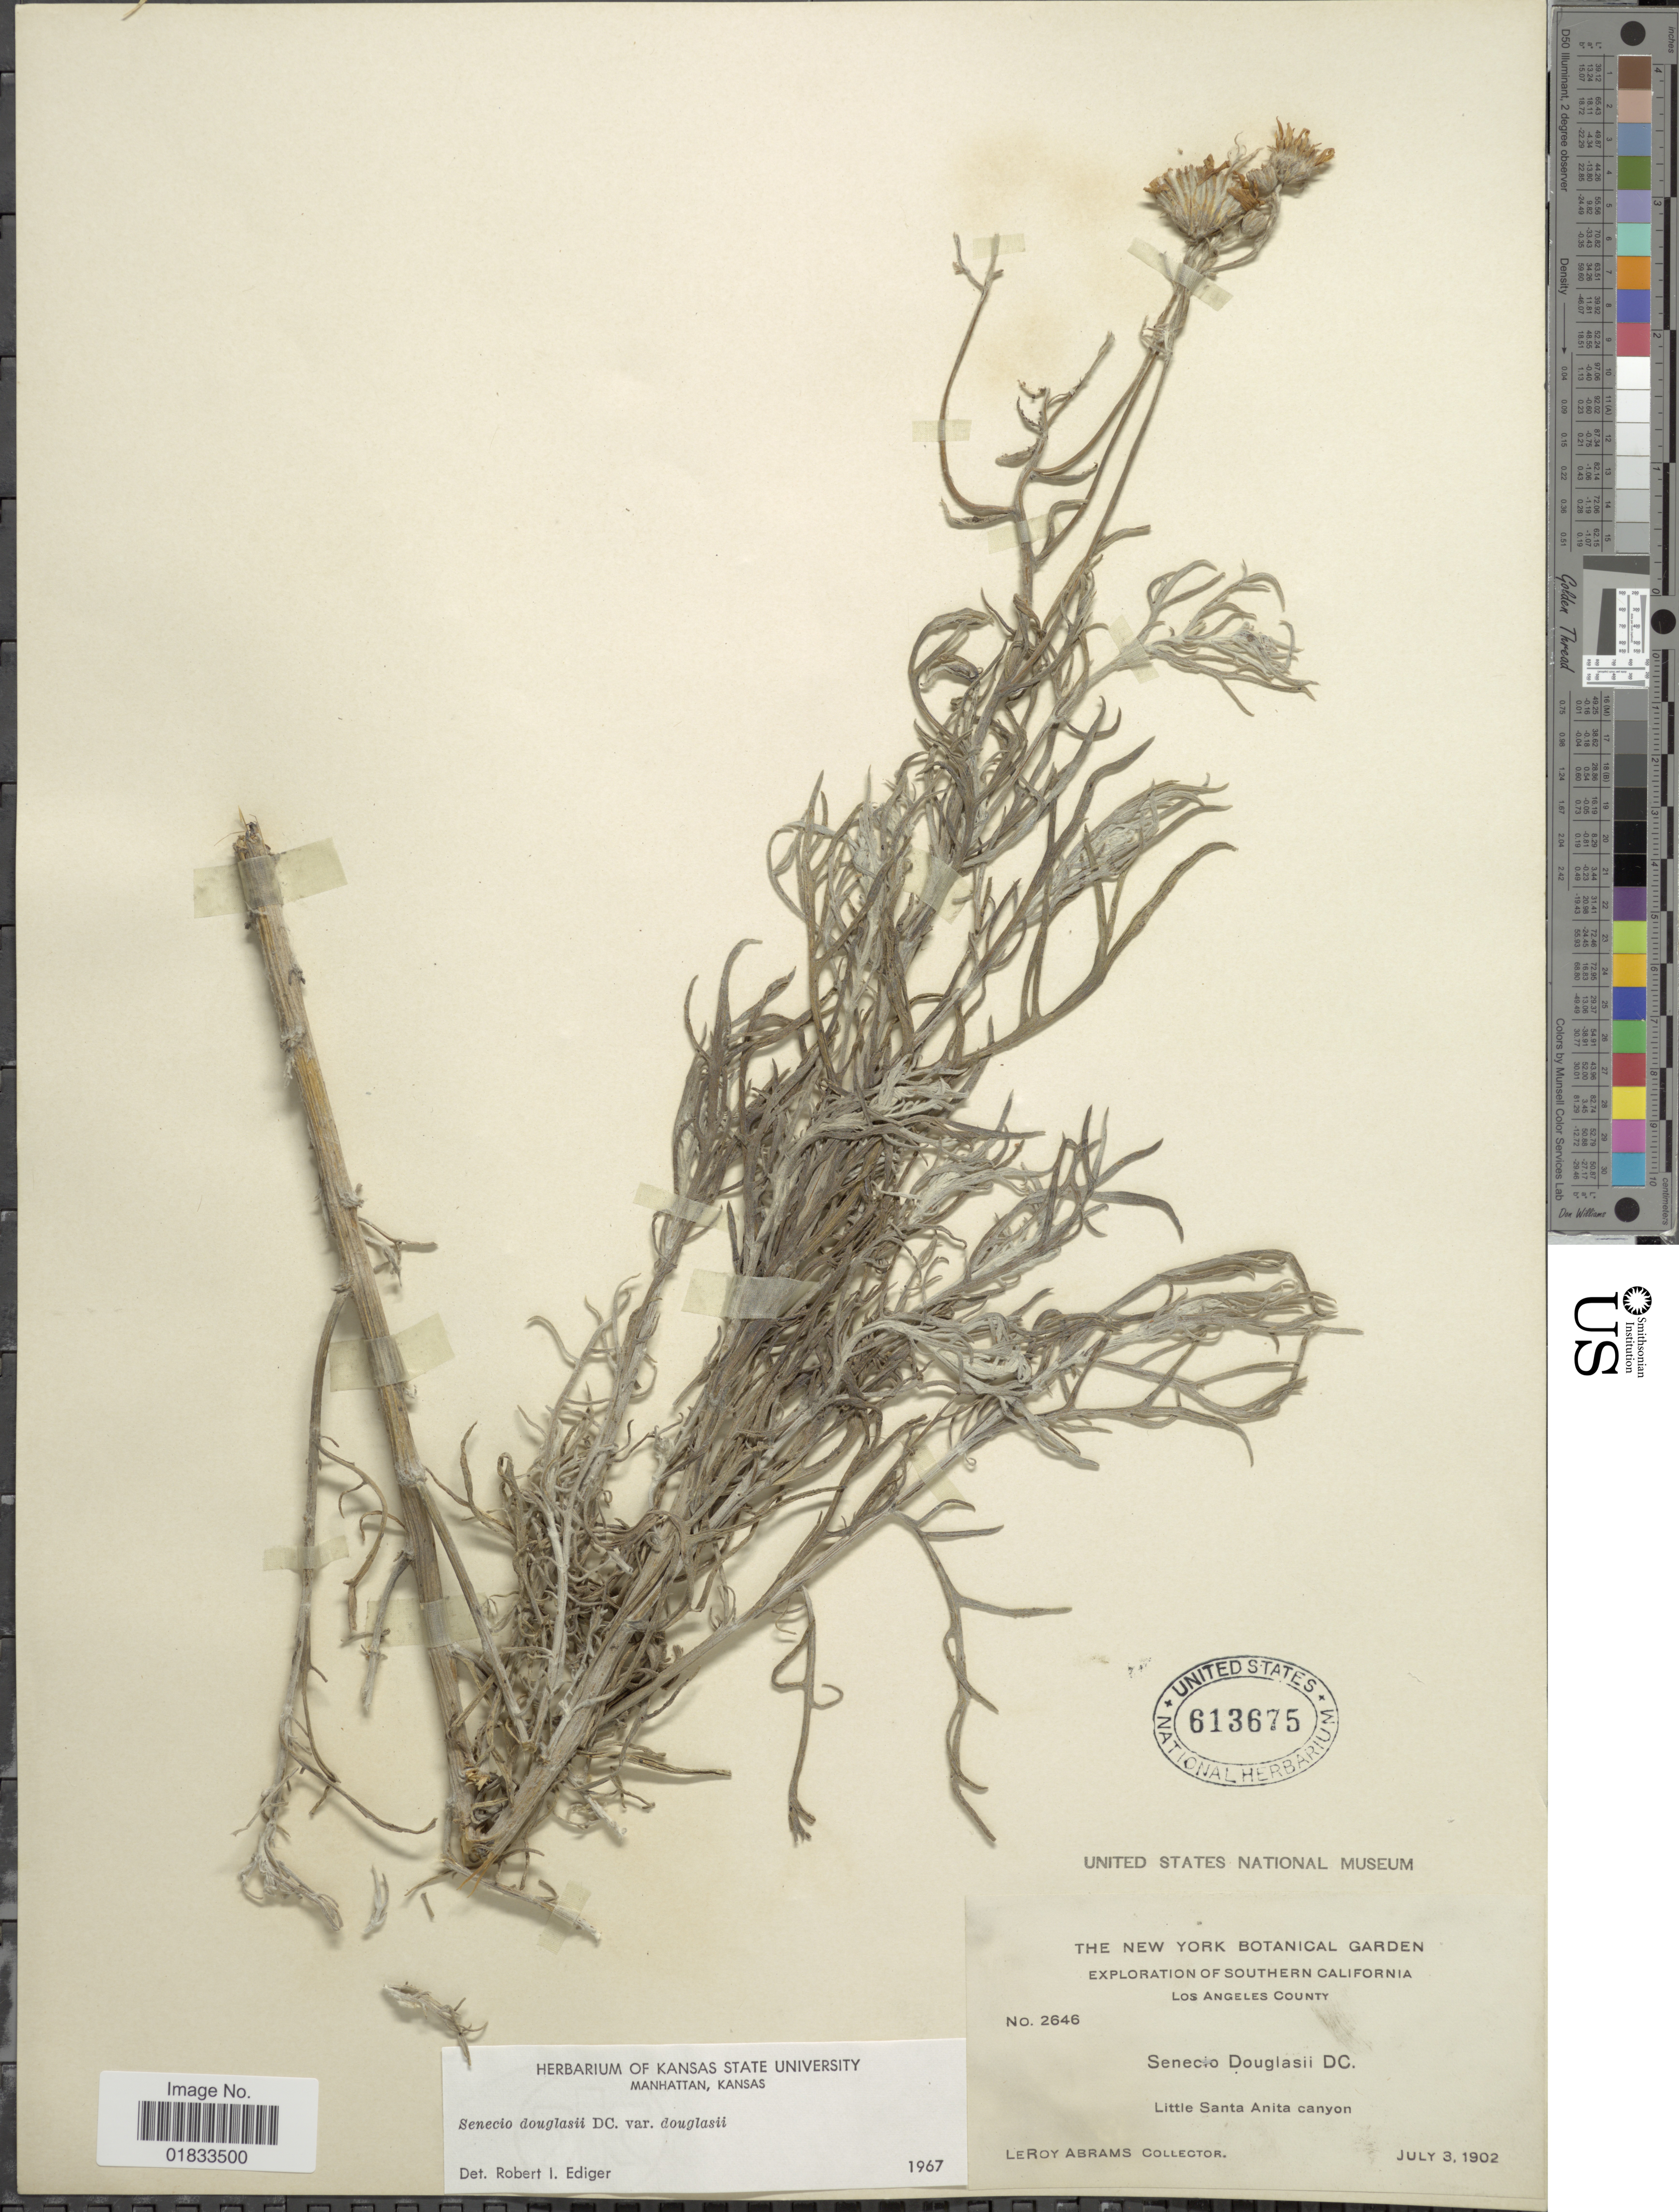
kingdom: Plantae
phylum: Tracheophyta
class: Magnoliopsida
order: Asterales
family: Asteraceae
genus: Senecio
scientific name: Senecio flaccidus var. douglasii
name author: (DC.) B.L. Turner & T.M. Barkley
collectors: L. Abrams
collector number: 2646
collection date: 1902-07-03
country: United States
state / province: California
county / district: Los Angeles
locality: Los Angeles County, Little Santa Anita canyon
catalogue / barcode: US 613675